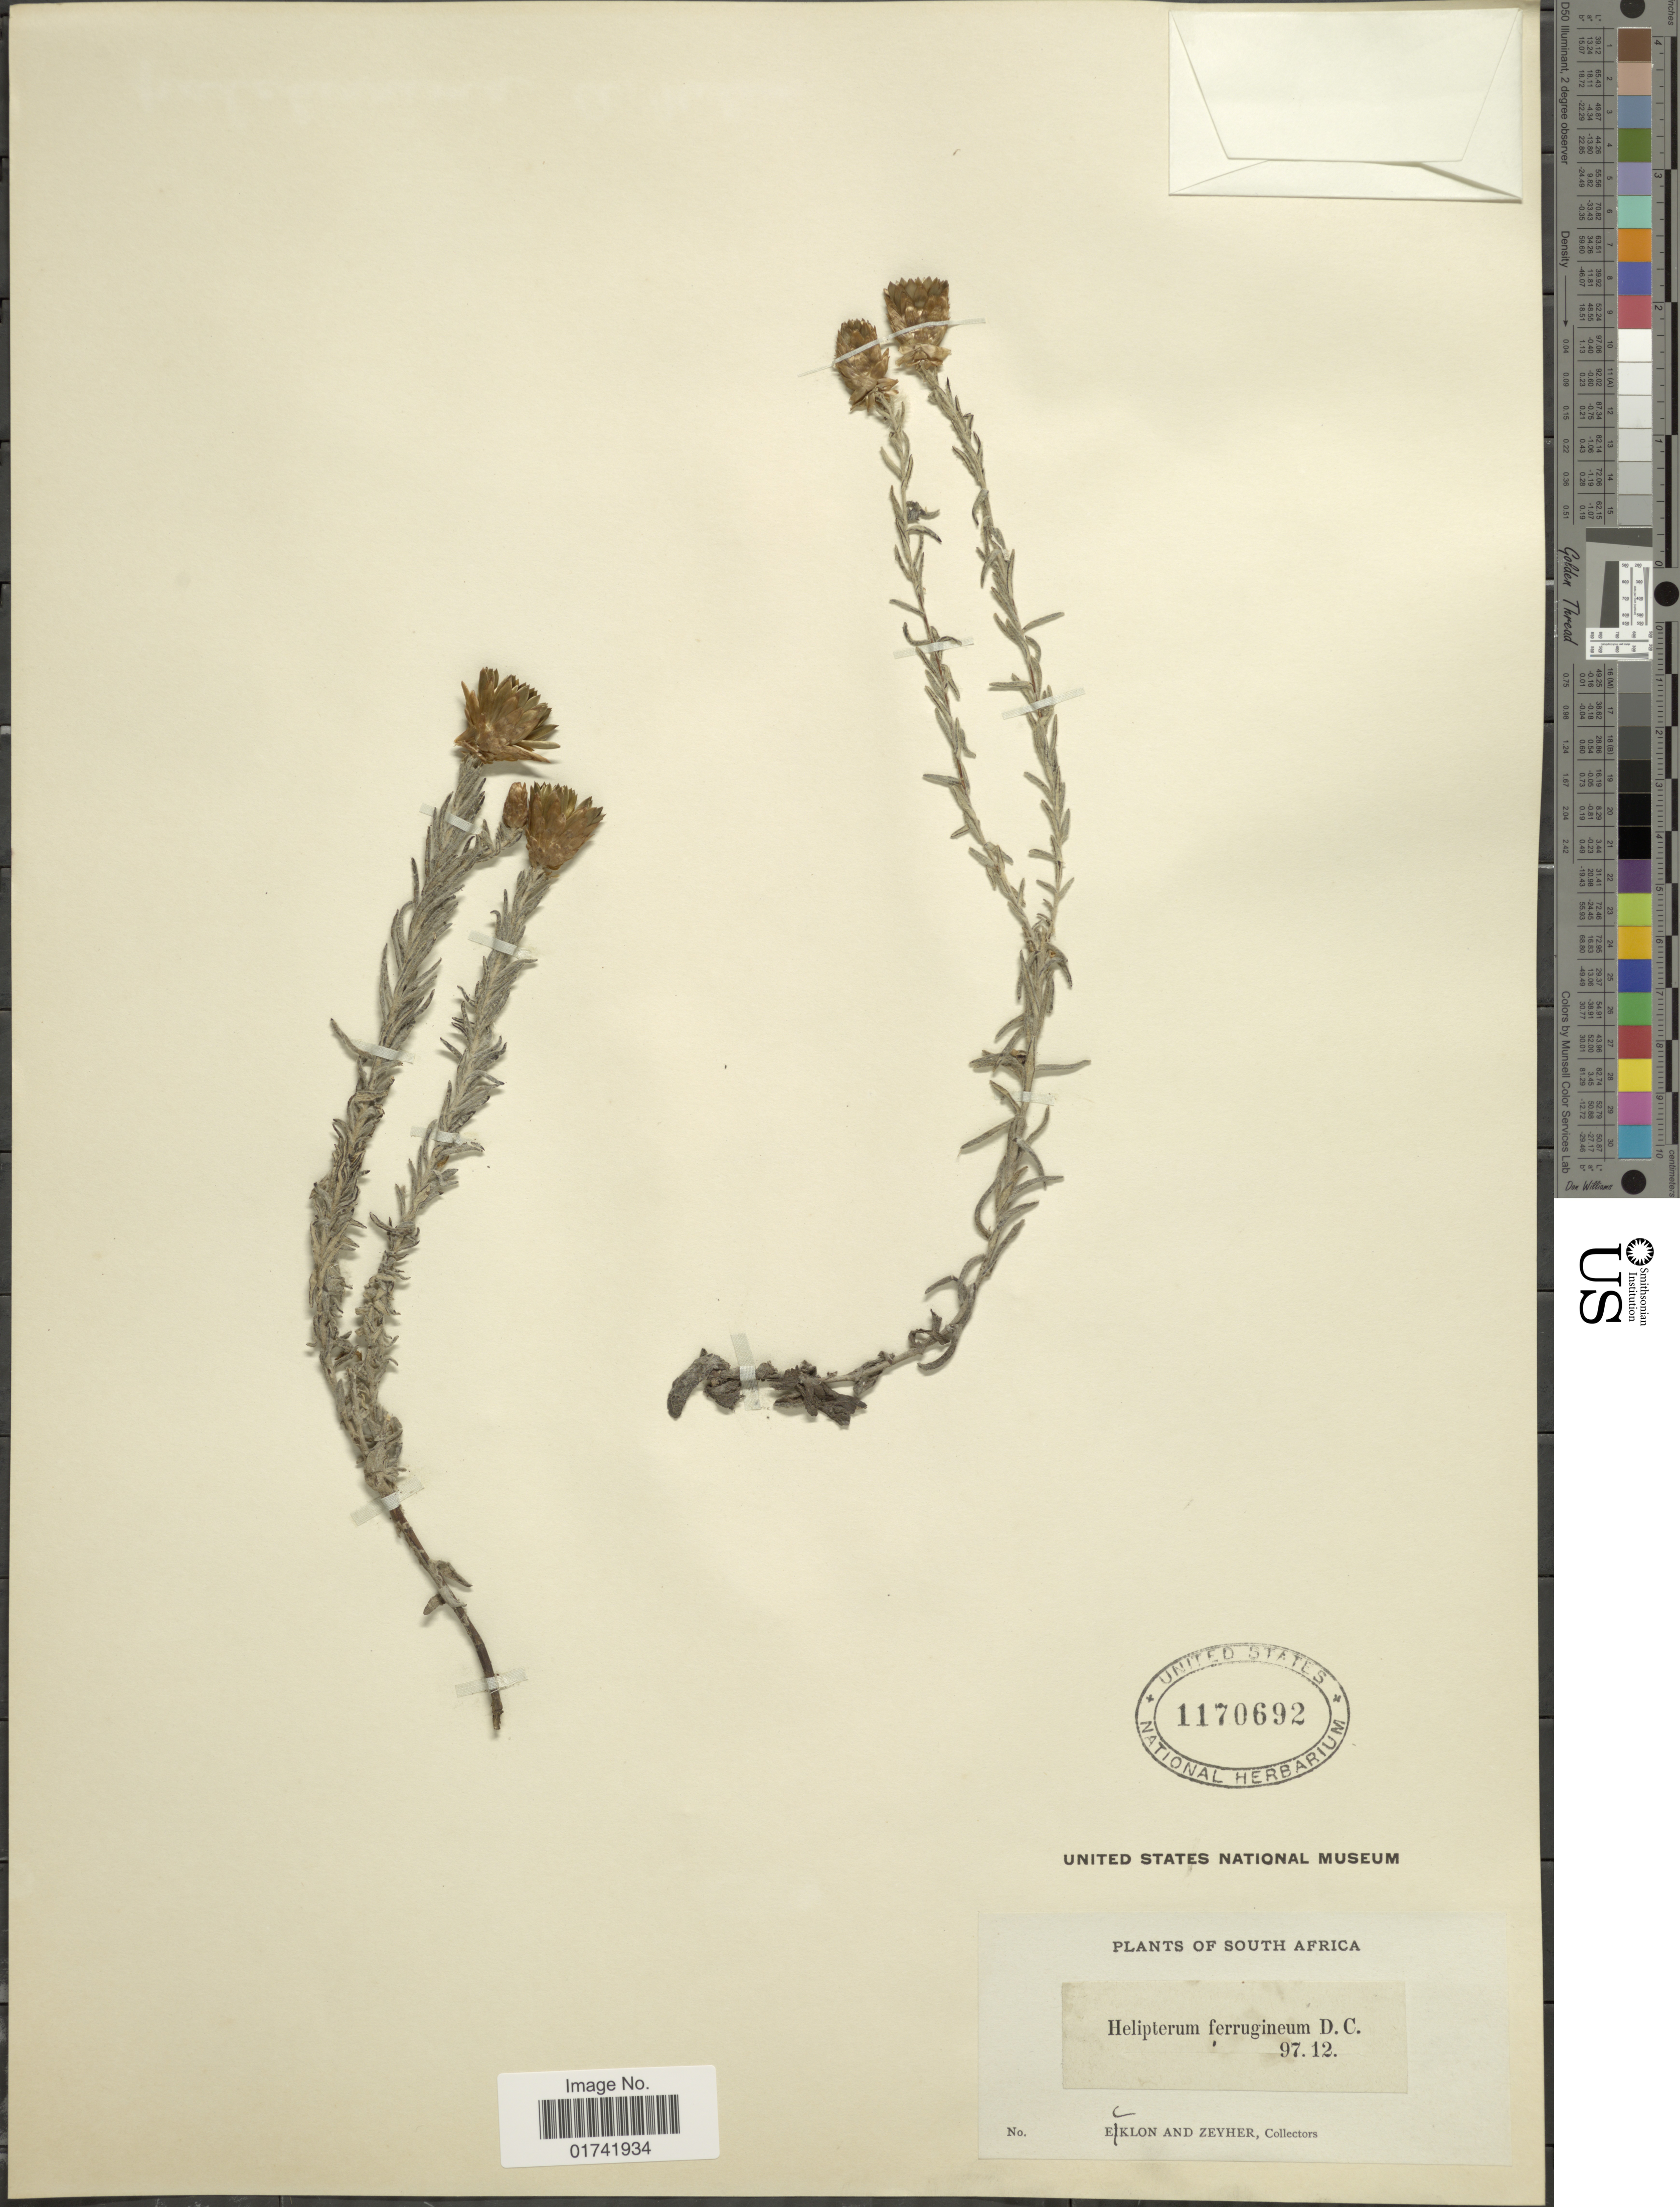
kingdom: Plantae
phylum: Tracheophyta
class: Magnoliopsida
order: Asterales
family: Asteraceae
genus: Helipterum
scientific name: Helipterum ferrugineum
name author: (Lam.) Harv. & Sond.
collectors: -. Ecklon & -. Zeyher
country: South Africa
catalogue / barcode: US 1170692